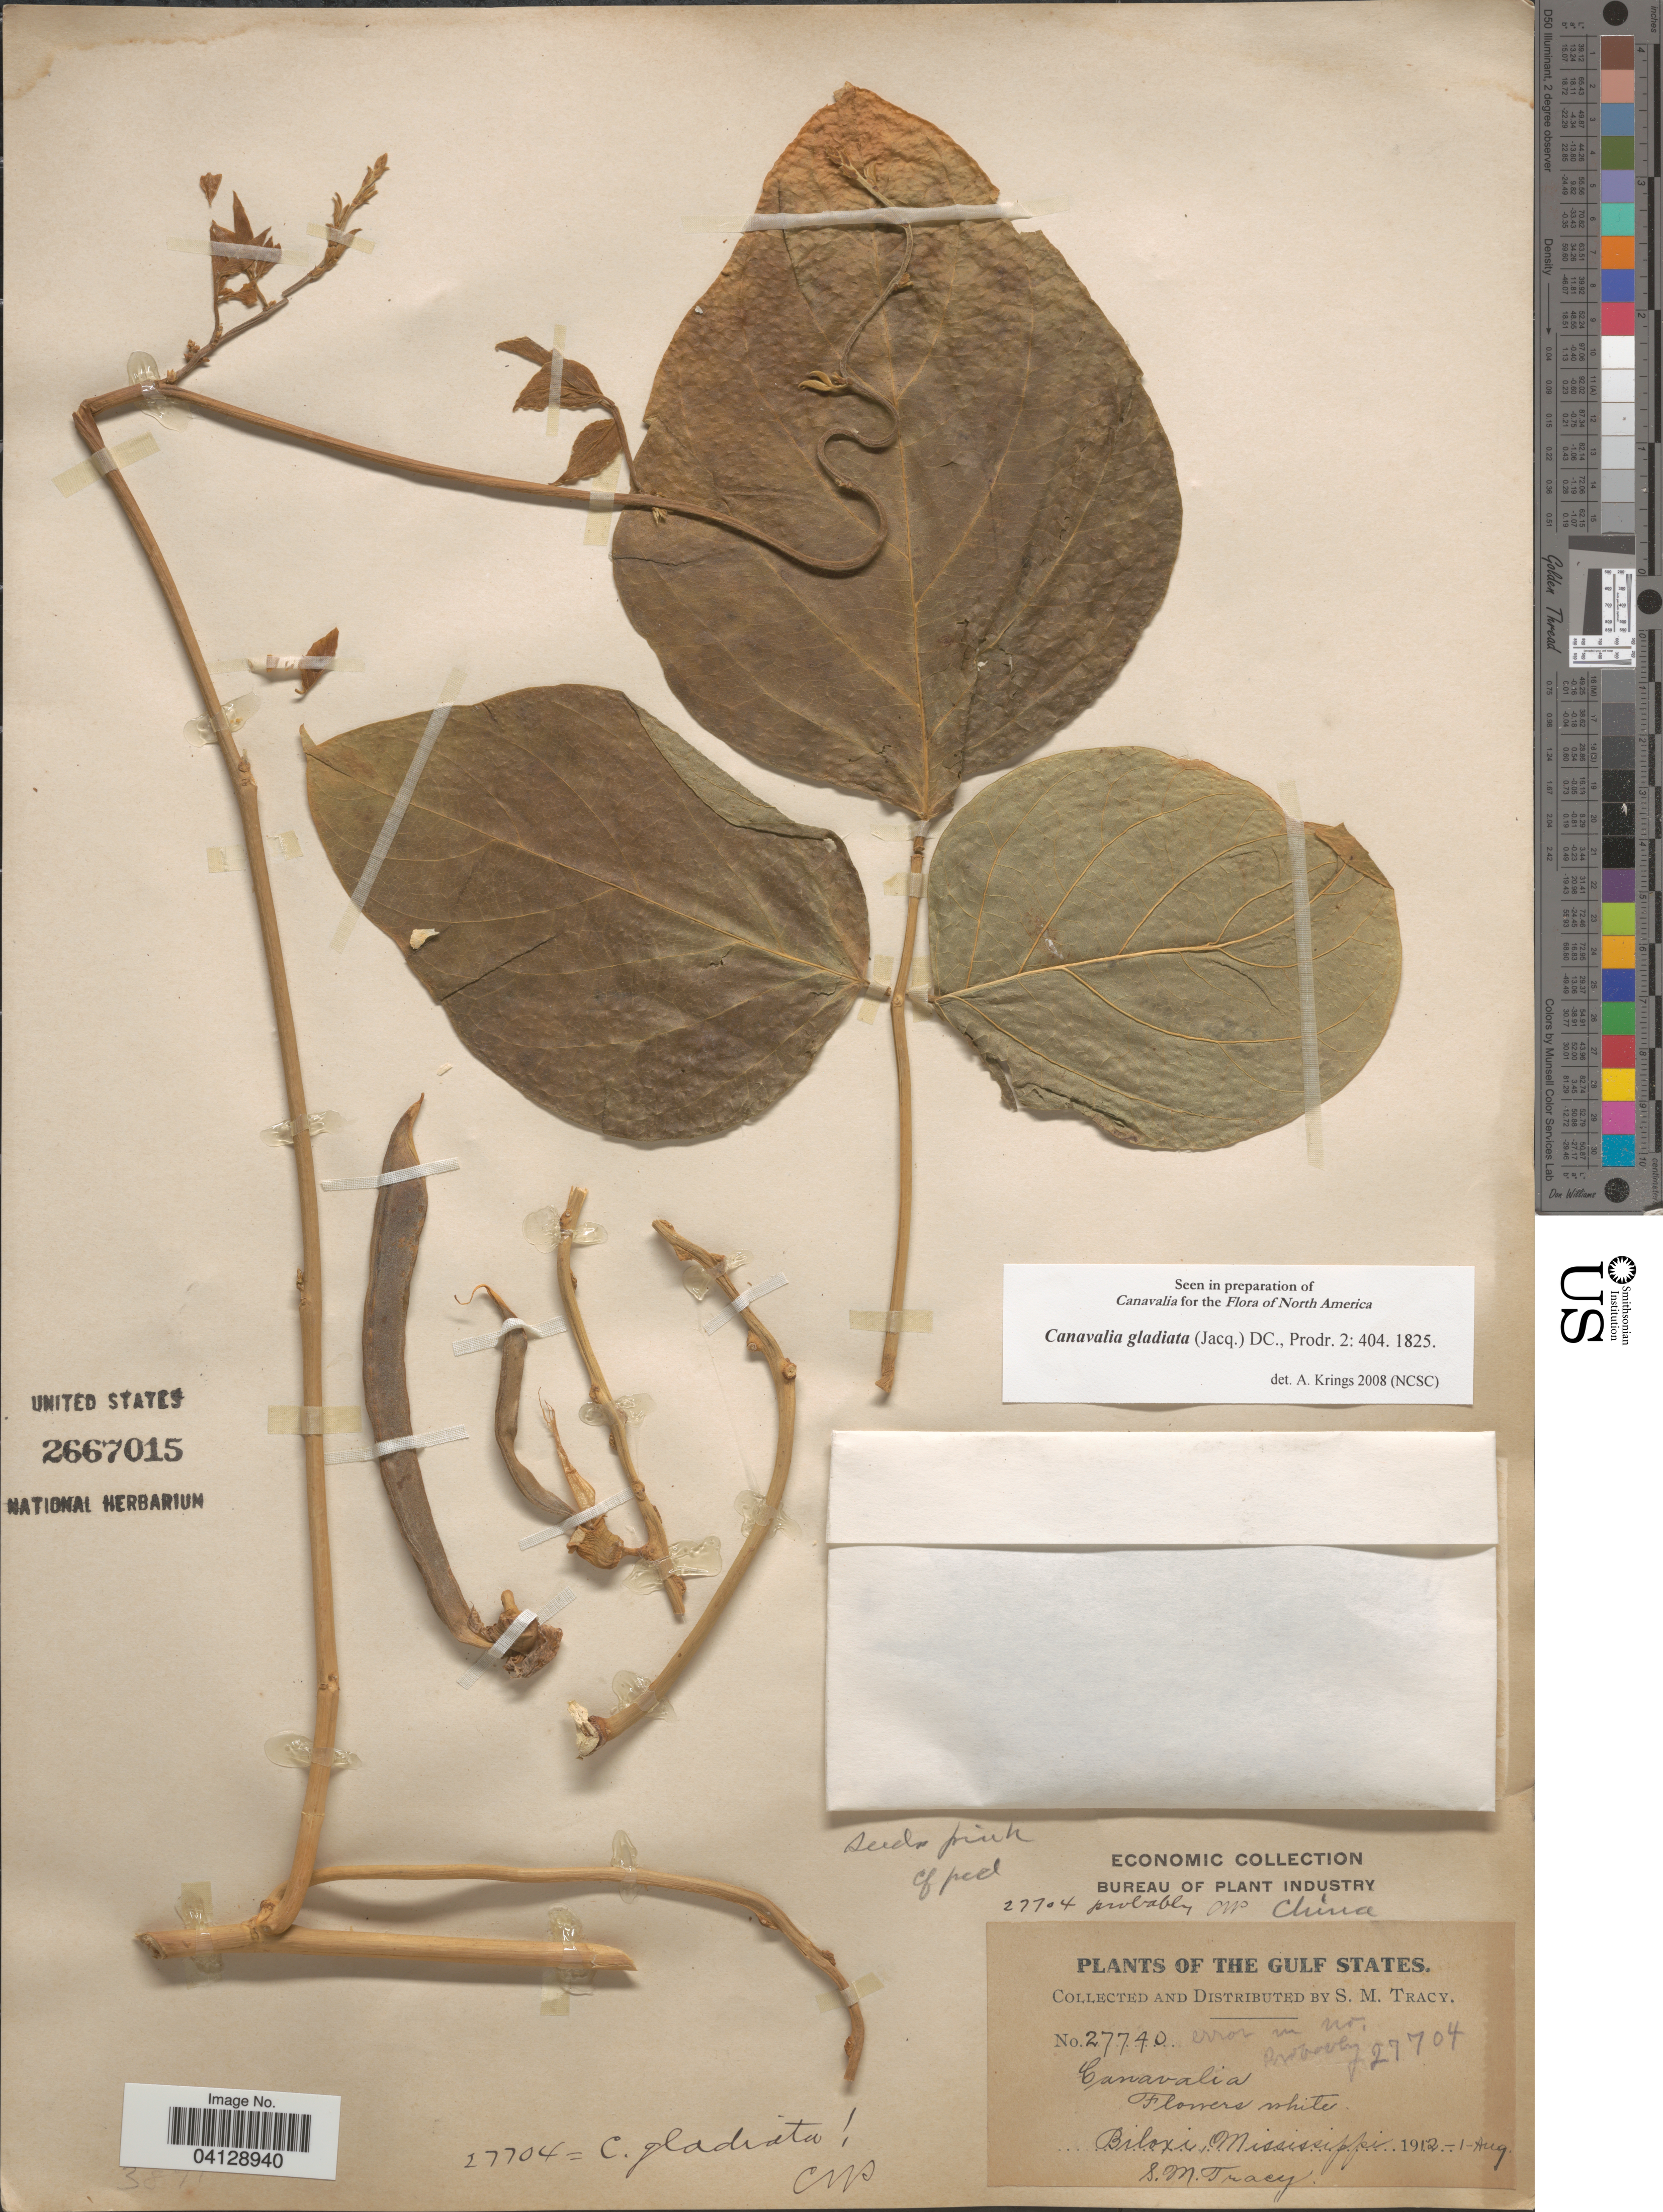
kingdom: Plantae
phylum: Tracheophyta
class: Magnoliopsida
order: Fabales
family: Fabaceae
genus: Canavalia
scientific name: Canavalia gladiata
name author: (Jacq.) DC.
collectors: S. M. Tracy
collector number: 27740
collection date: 1912-08-01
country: United States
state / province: Mississippi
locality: Gulf States. Biloxi.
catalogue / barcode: US 2667015